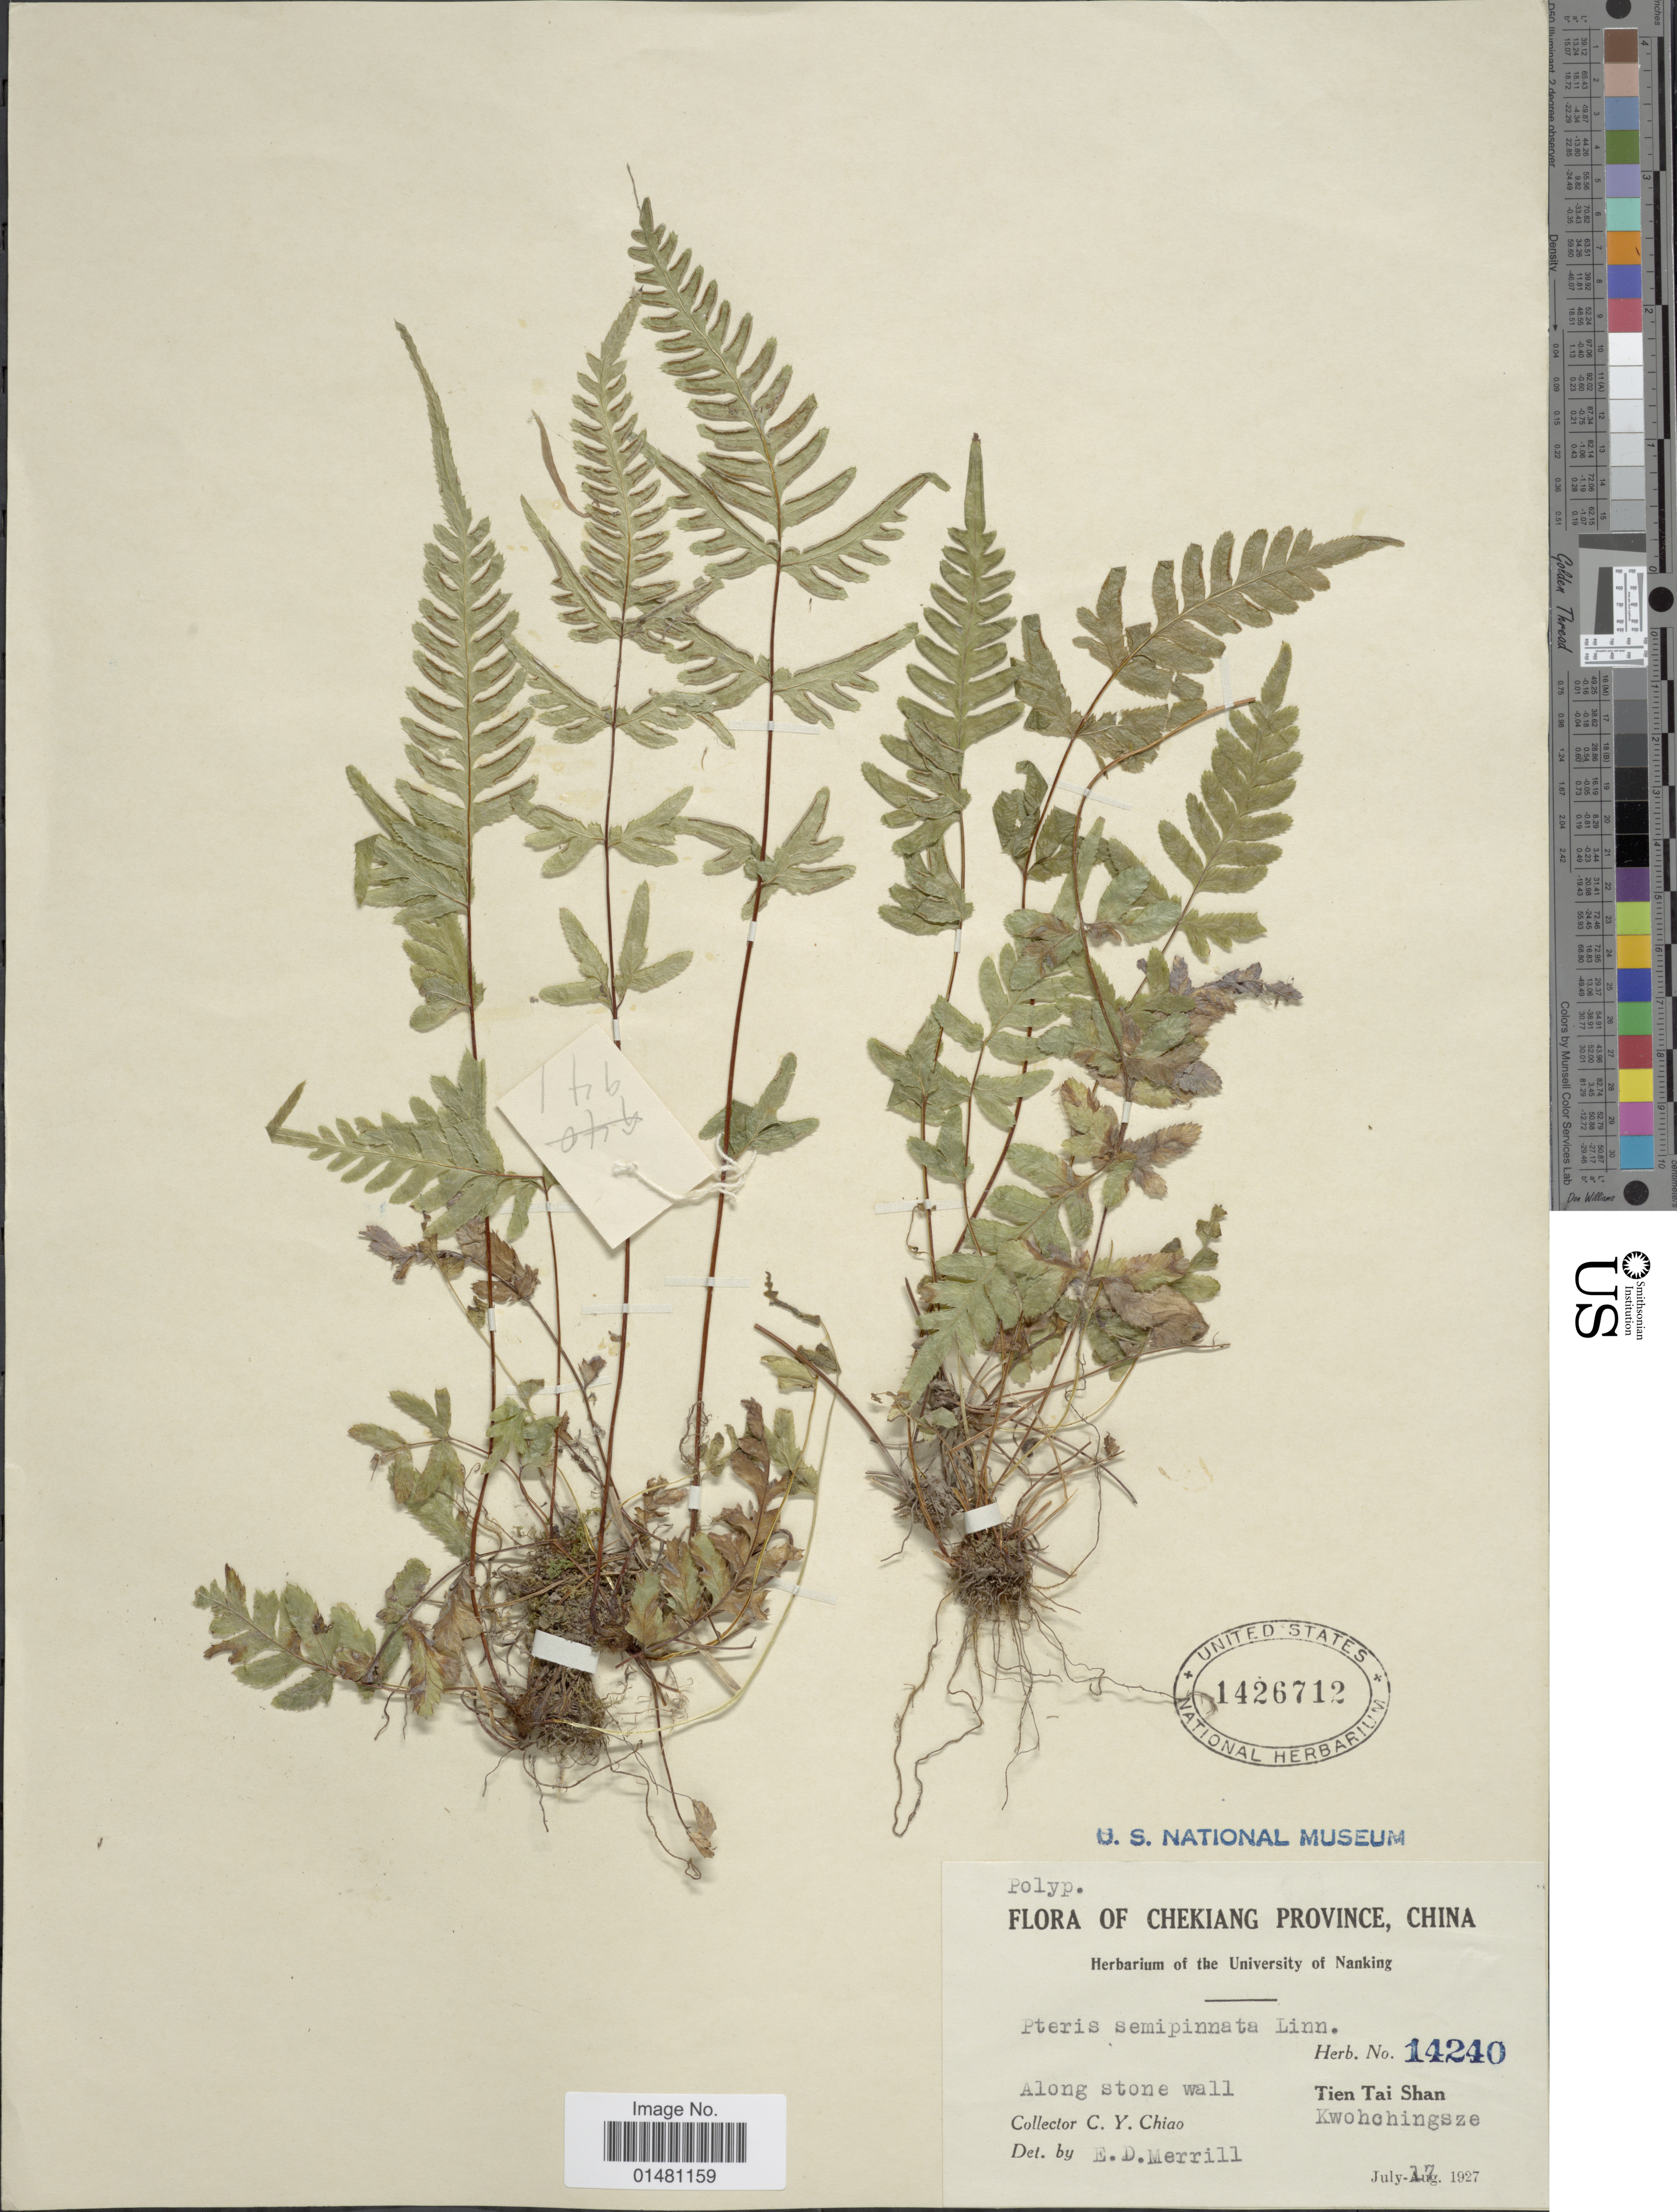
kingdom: Plantae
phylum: Tracheophyta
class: Polypodiopsida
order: Polypodiales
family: Pteridaceae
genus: Pteris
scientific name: Pteris semipinnata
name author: L.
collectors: C. Y. Chiao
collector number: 14240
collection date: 1927-08-17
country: China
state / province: Zhejiang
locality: Chekiang Province, Along stone wall, Tien Tai Shan, Kwohchingsze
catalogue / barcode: US 1426712